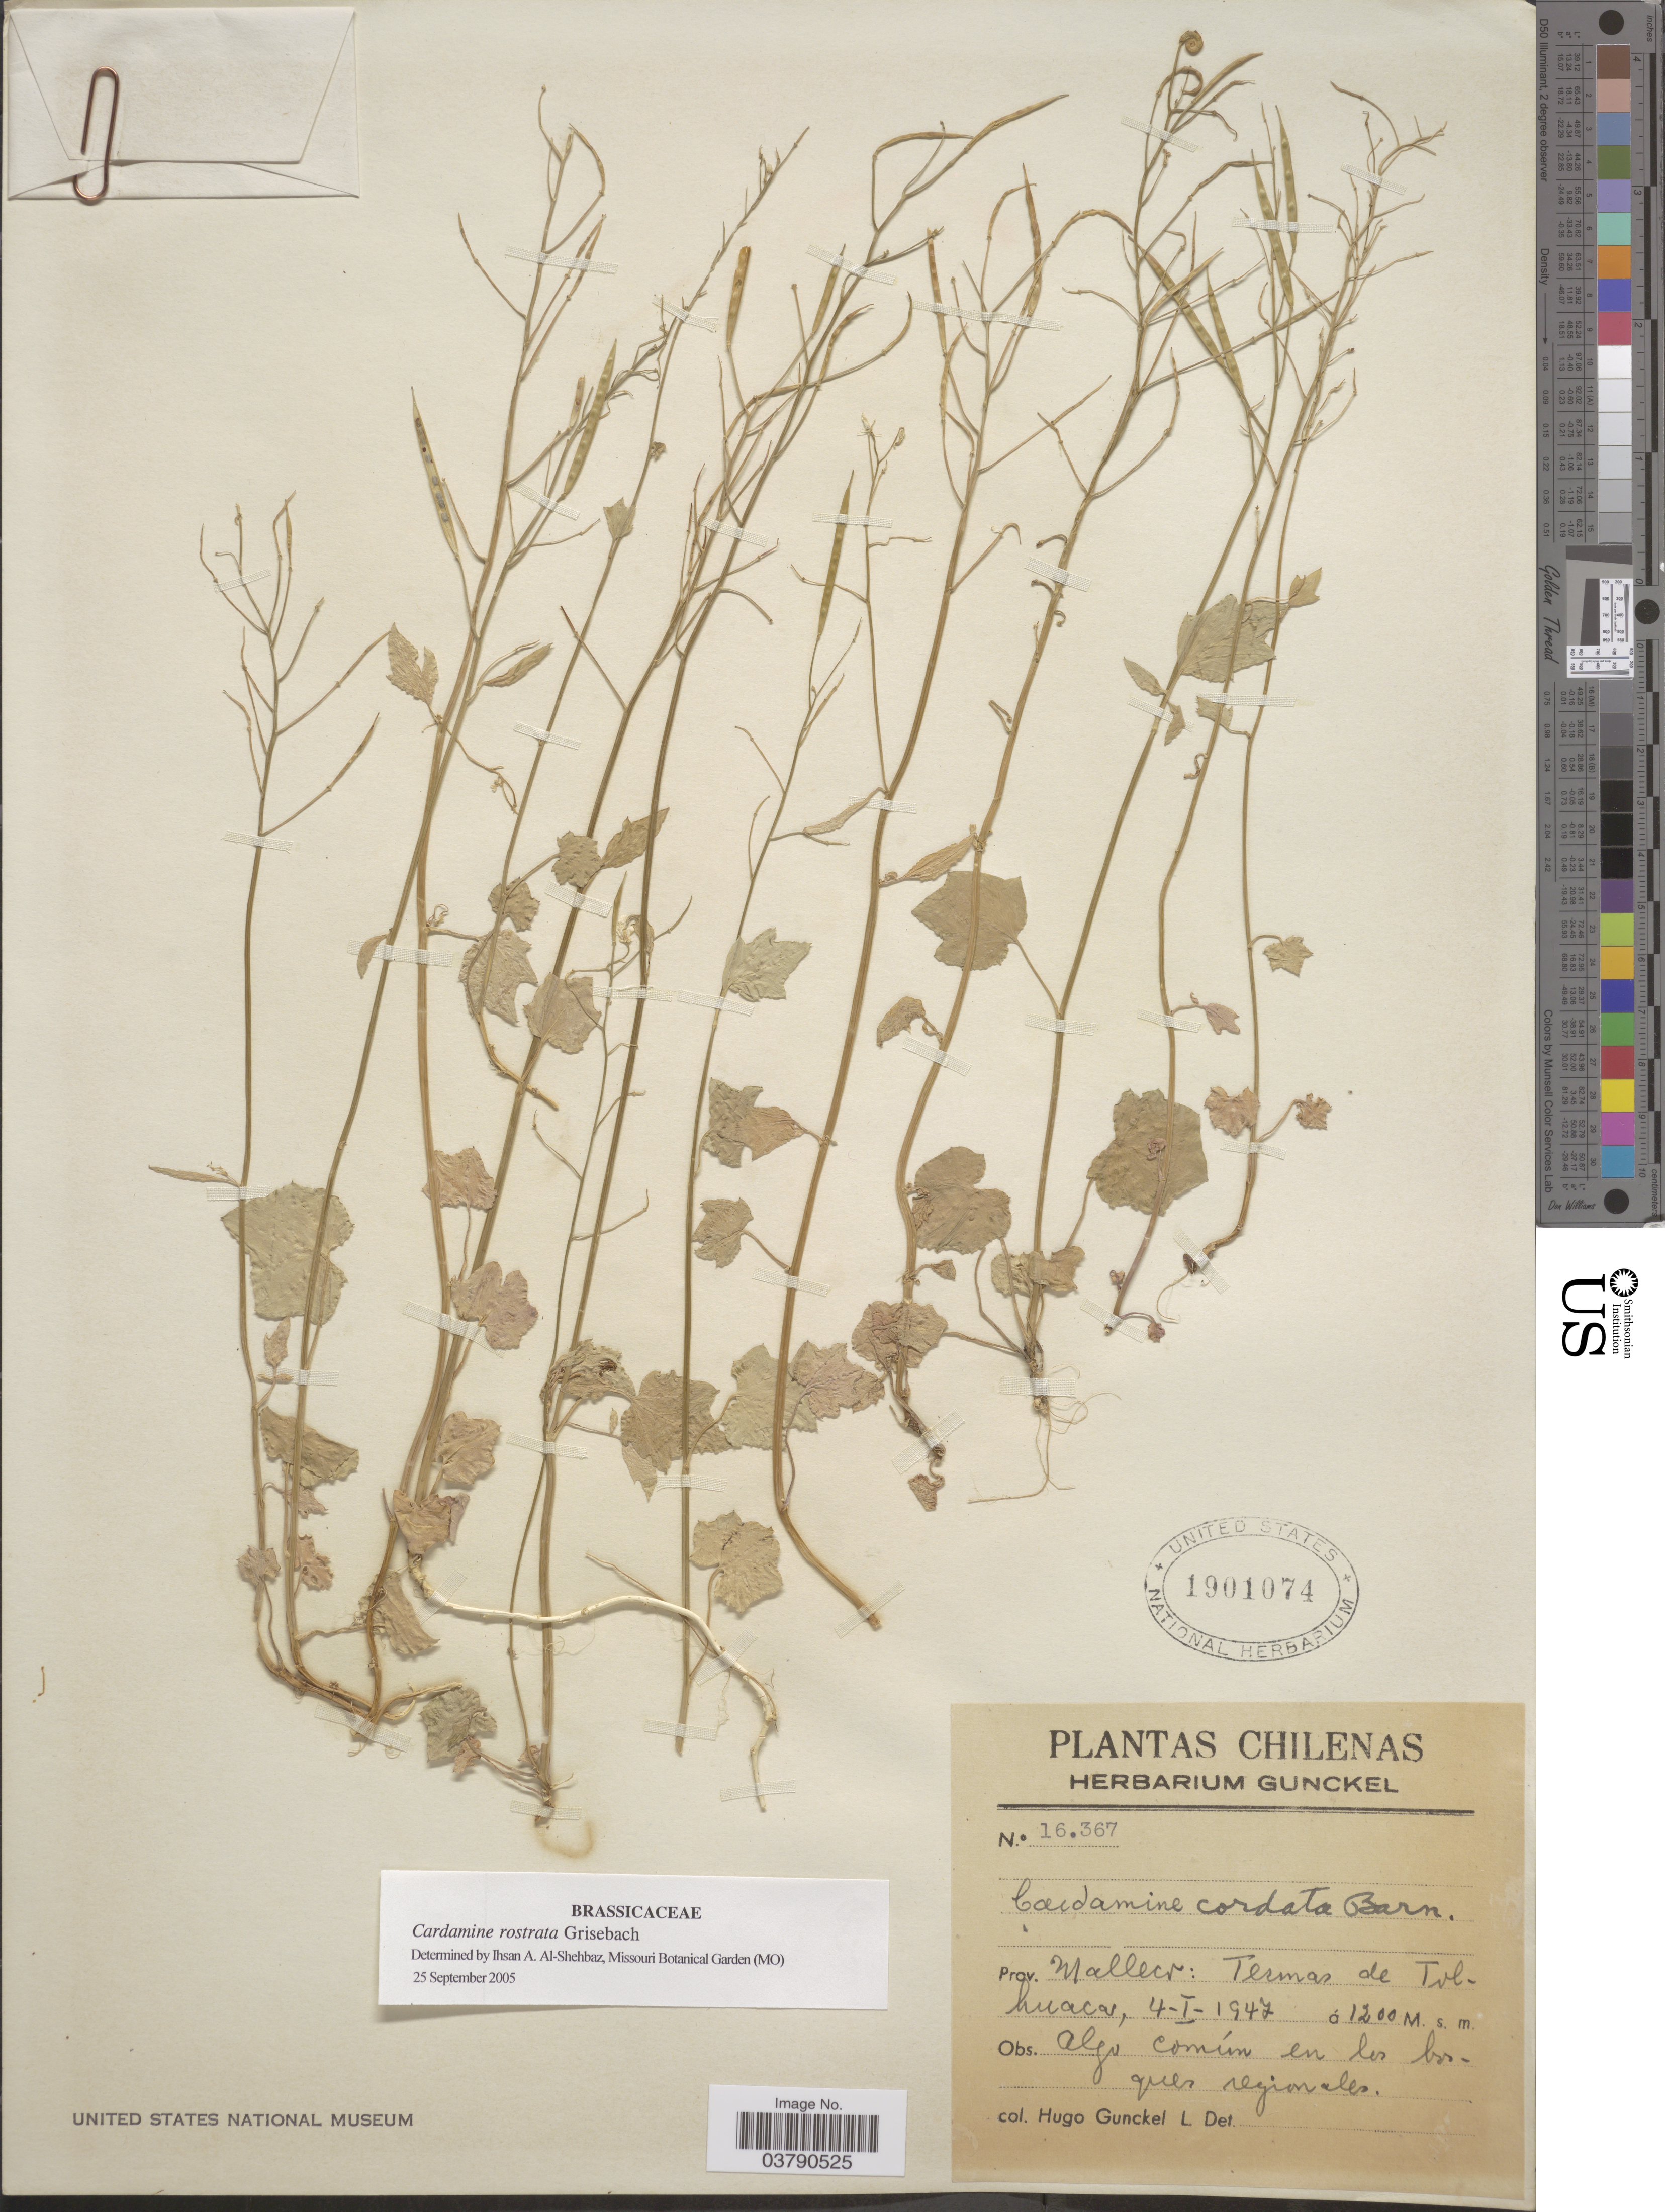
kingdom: Plantae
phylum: Tracheophyta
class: Magnoliopsida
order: Brassicales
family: Brassicaceae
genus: Cardamine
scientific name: Cardamine rostrata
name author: Griseb.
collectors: H. Gunckel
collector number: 16367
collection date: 1947-01-04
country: Chile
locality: Prov. Malleco: Termas de Tol. huacas.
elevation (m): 1200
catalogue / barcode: US 1901074